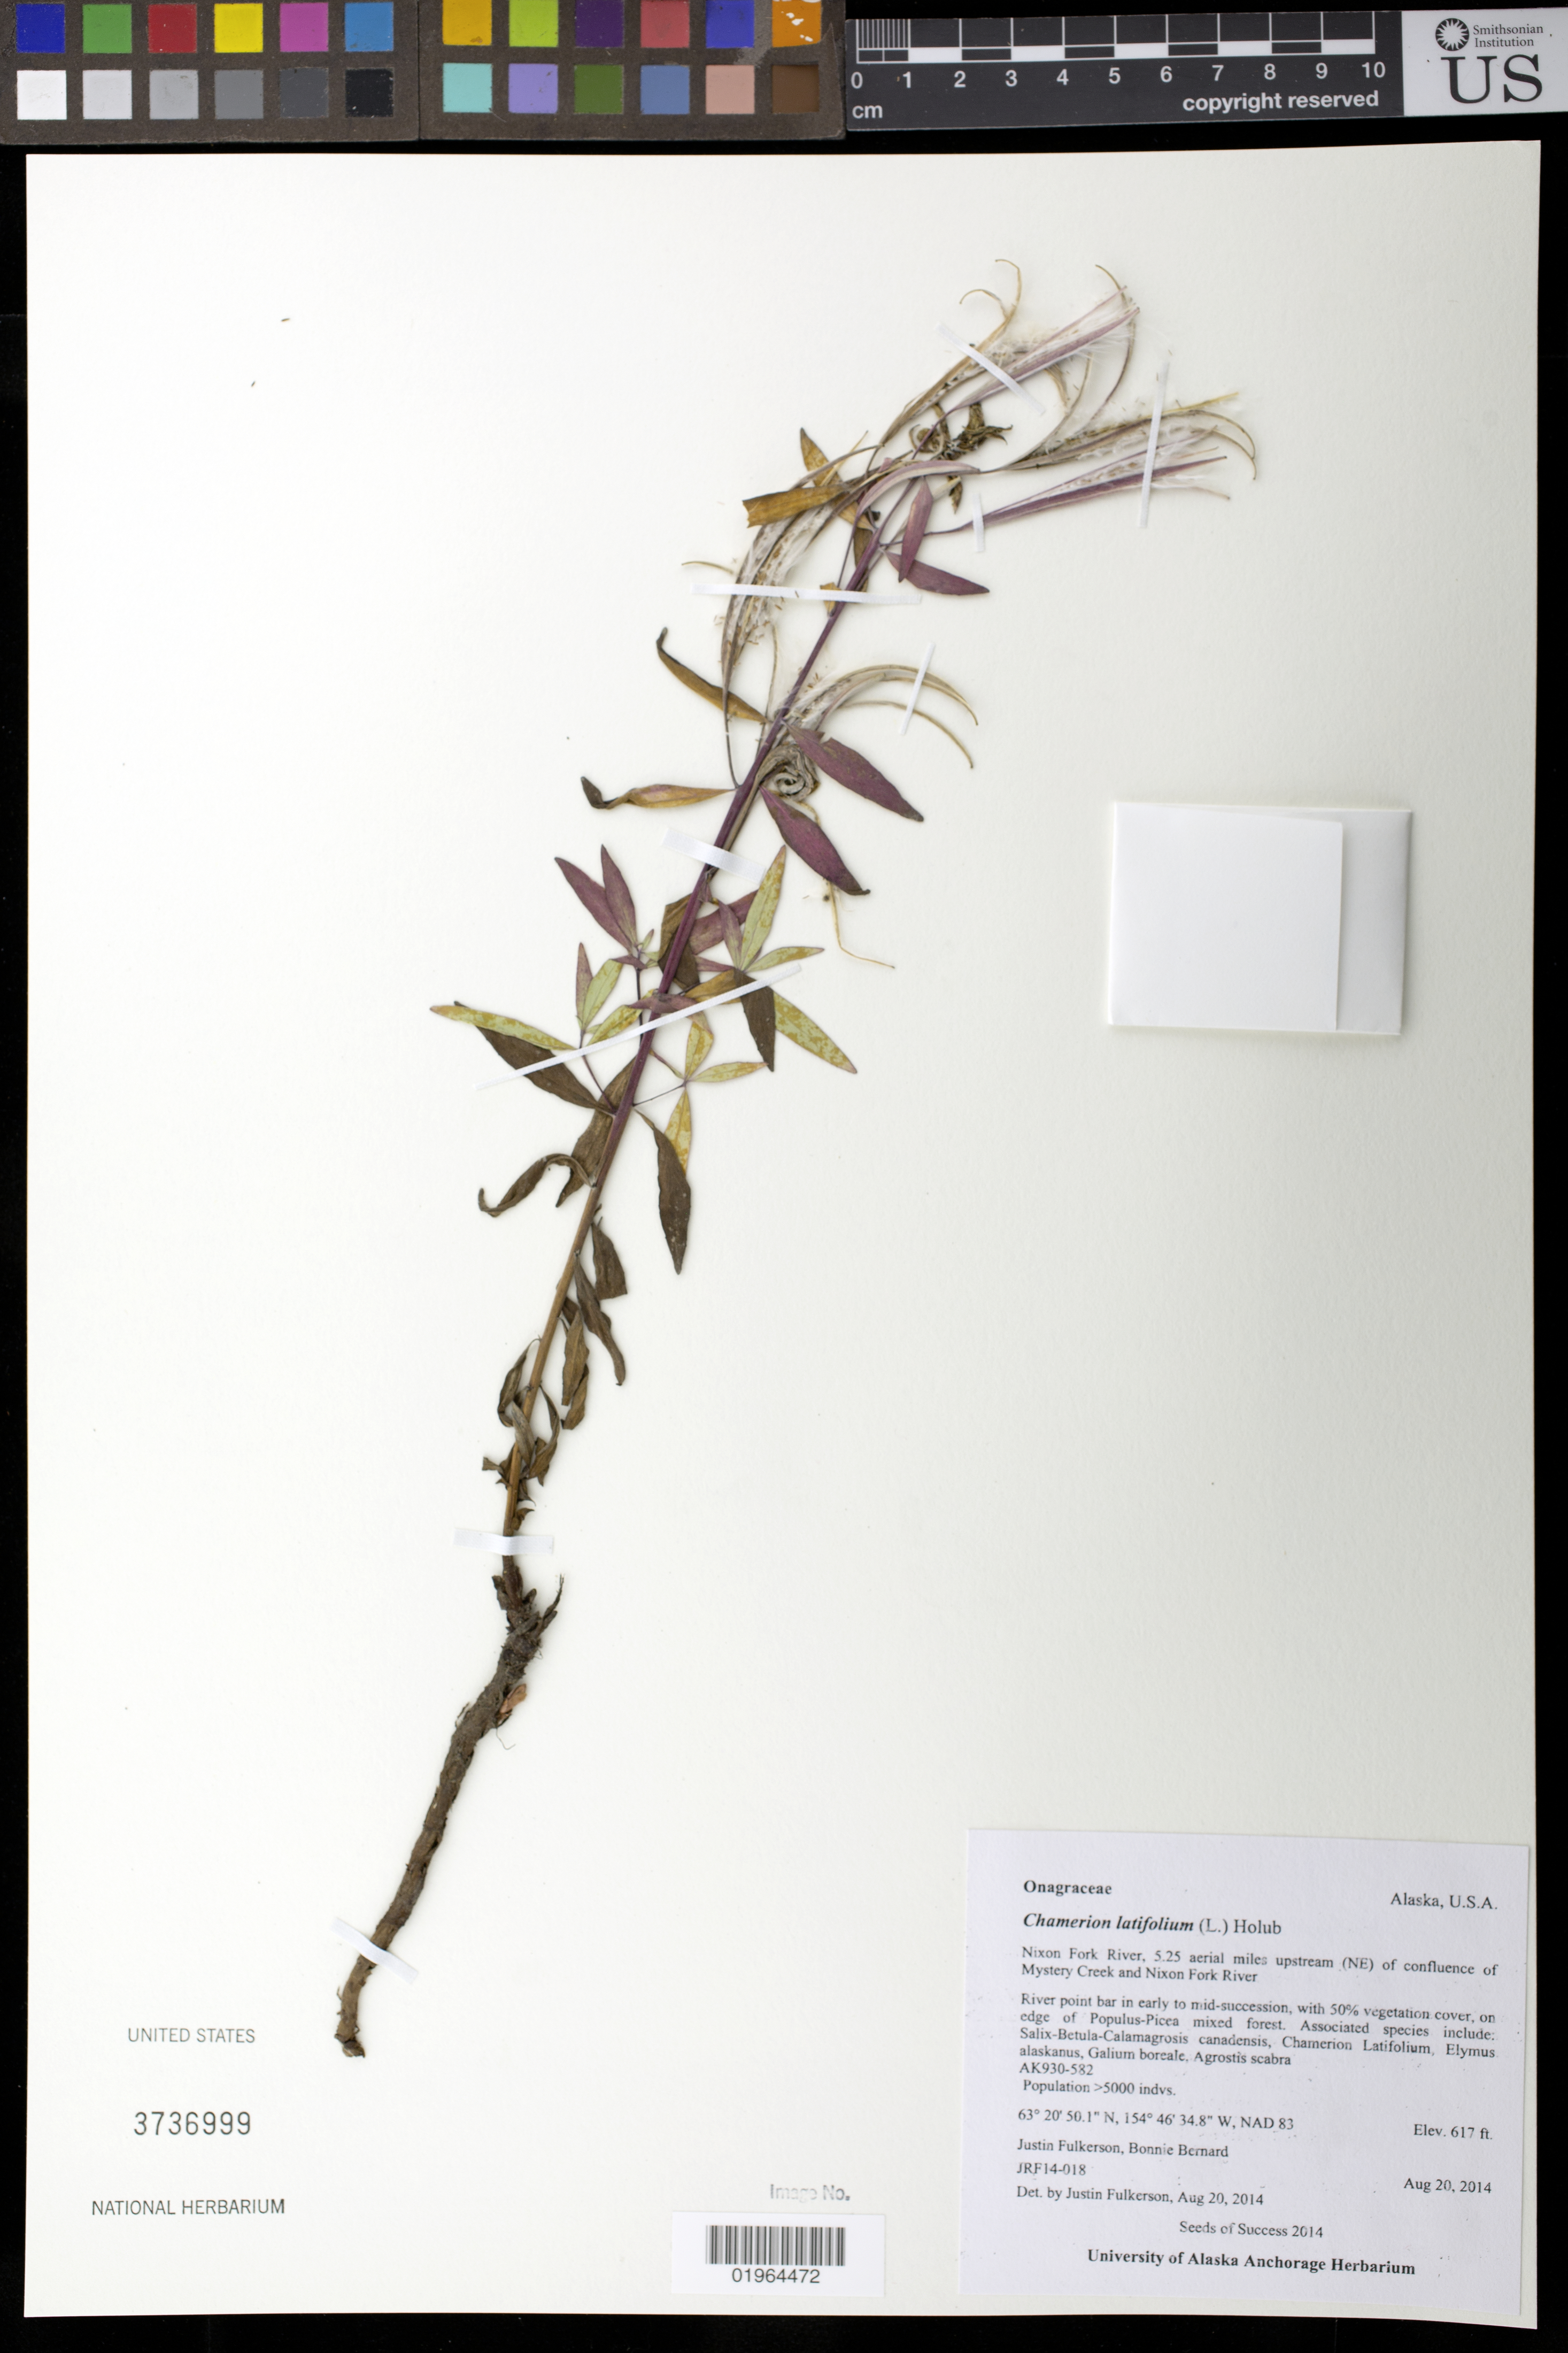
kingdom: Plantae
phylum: Tracheophyta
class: Magnoliopsida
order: Myrtales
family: Onagraceae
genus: Chamaenerion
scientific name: Chamaenerion latifolium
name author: (L.) Th. Fr. & Lange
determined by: Wagner, W. L., (BOT), Smithsonian Institution - National Museum of Natural History (UNITED STATES)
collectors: J. Fulkerson & B. Bernard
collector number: JRF14-018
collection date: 2014-08-20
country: United States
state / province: Alaska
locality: Nixon Fork River, 5.25 aerial miles upstream (NE) of confluence of Mystery Creek and Nixon Fork River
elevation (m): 188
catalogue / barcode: US 3736999